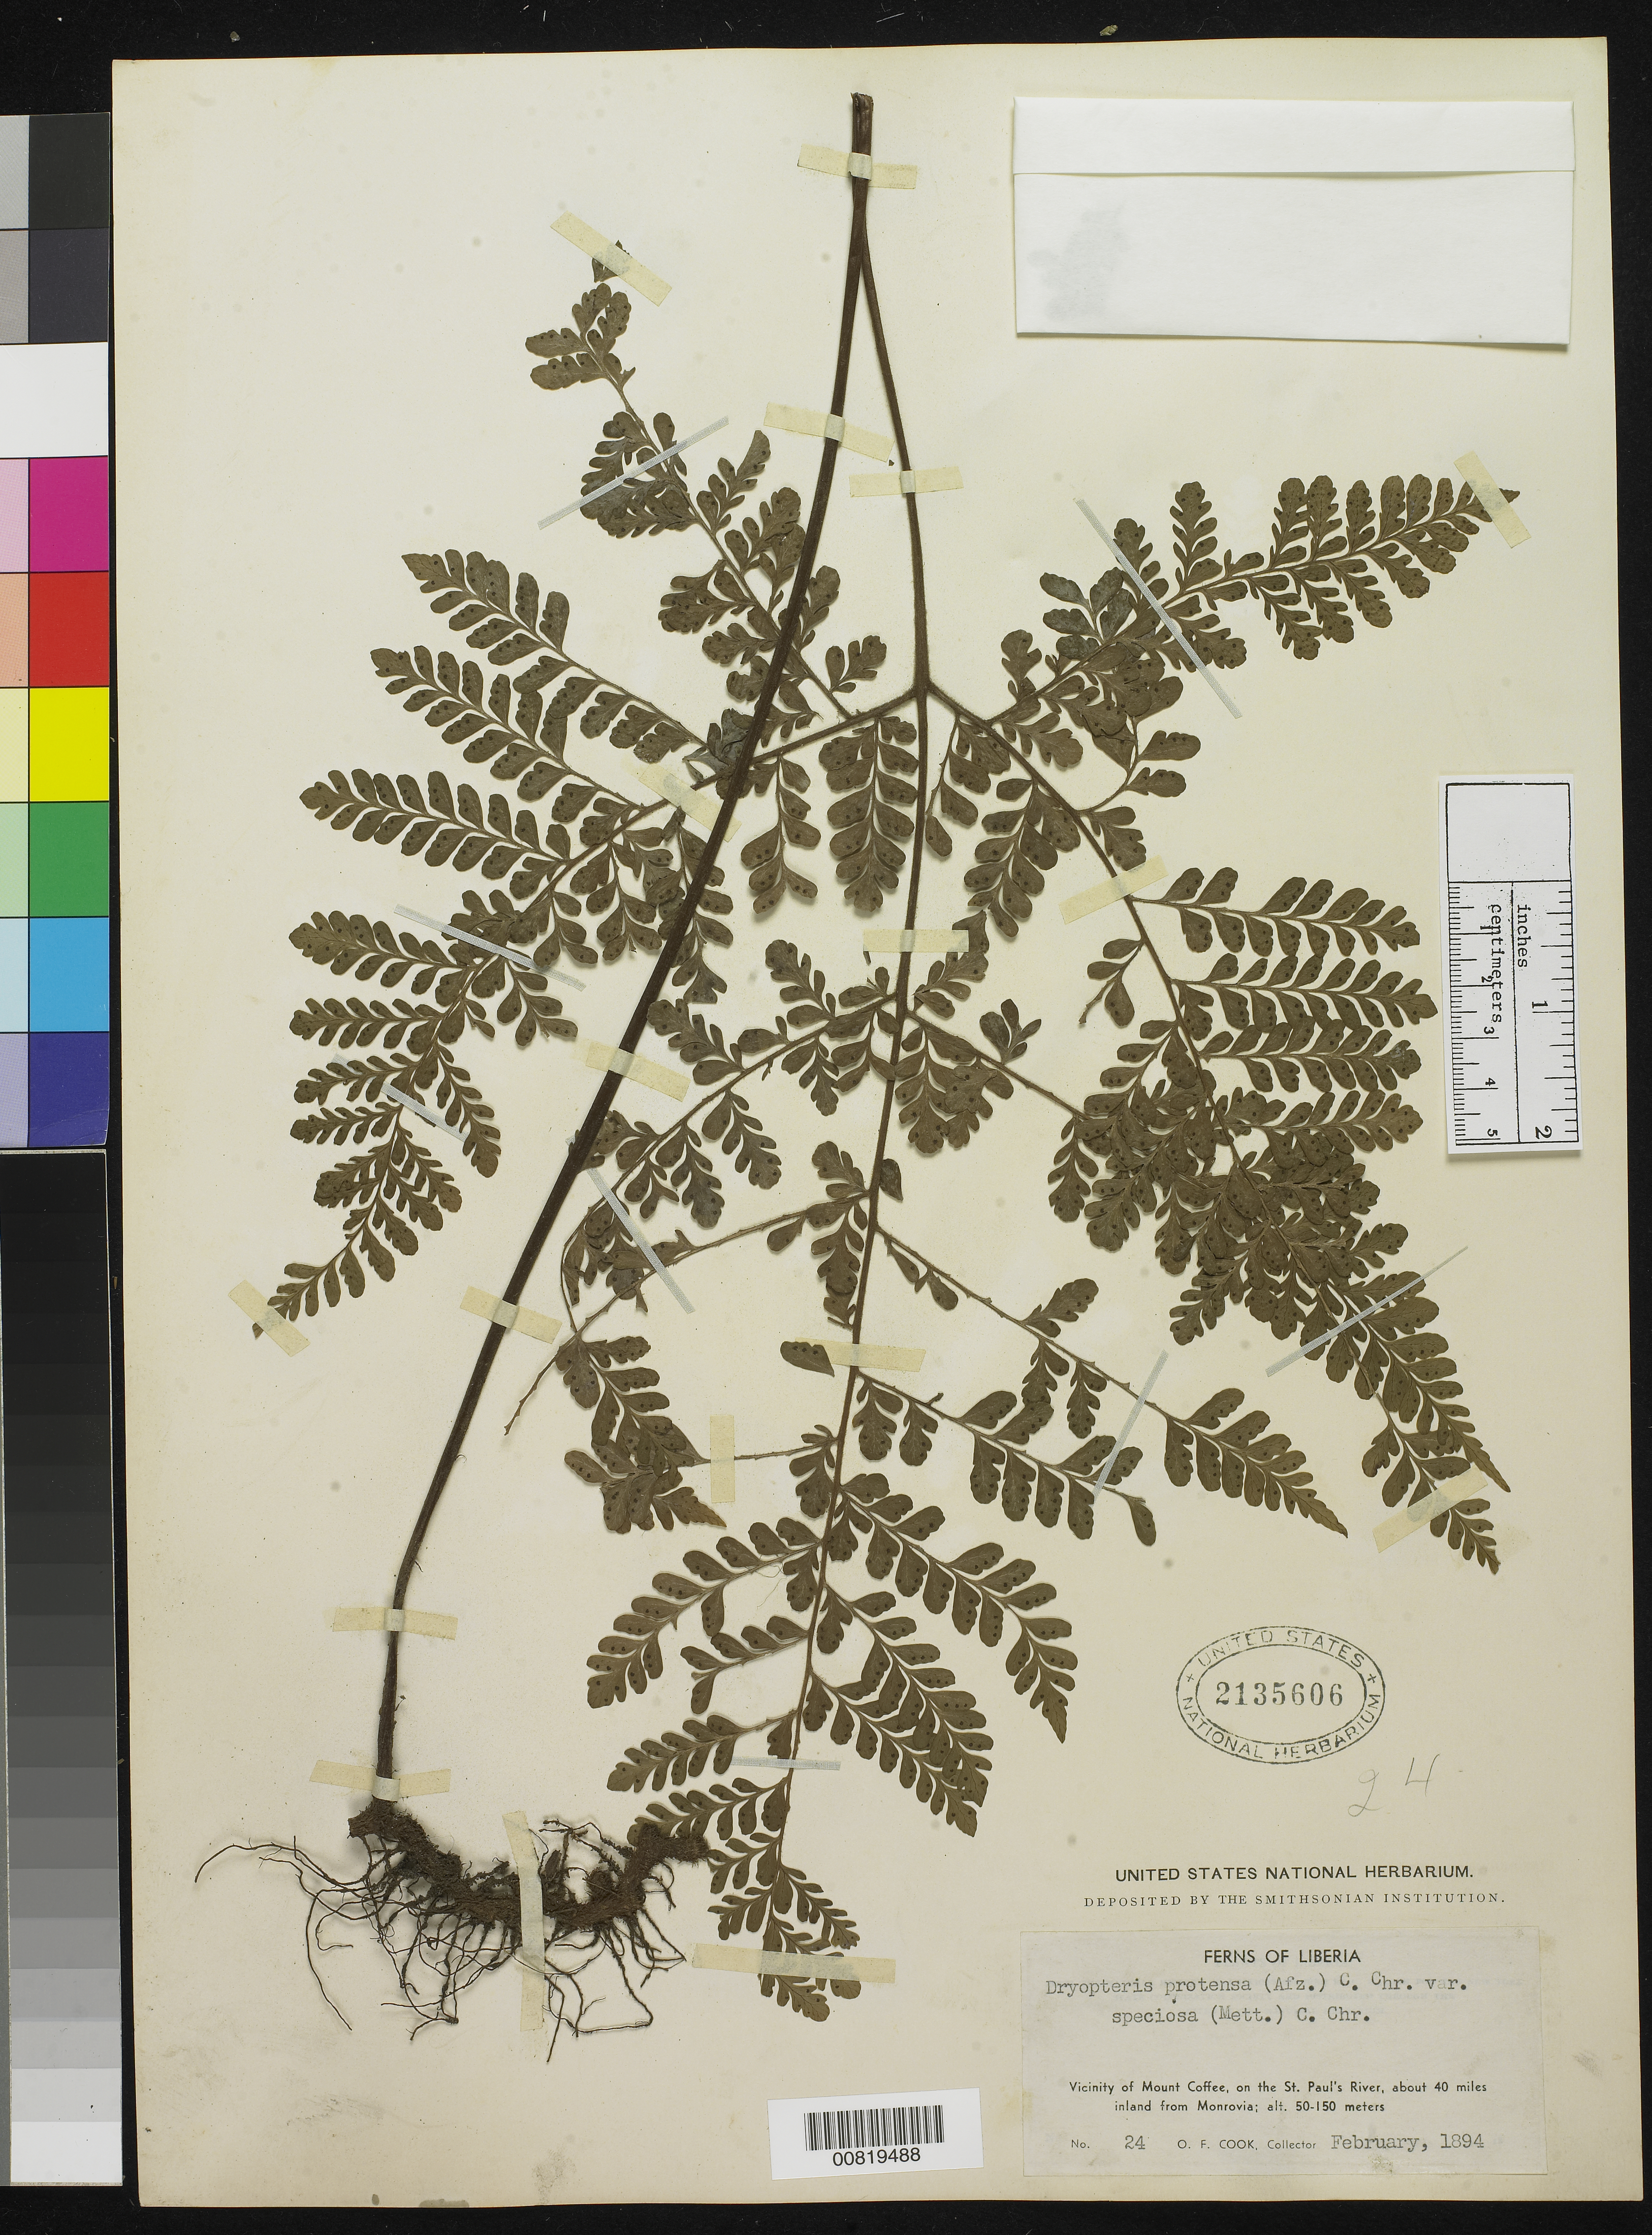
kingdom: Plantae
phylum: Tracheophyta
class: Polypodiopsida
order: Polypodiales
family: Tectariaceae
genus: Triplophyllum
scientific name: Triplophyllum speciosum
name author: (Mett. ex Kuhn)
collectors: O. F. Cook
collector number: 24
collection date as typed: Feb 1894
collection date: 1894-02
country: Liberia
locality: Vicinity of Mt. Coffee, on the St. Paul's River, about 40 miles inland from Monrovia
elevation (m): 50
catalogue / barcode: US 2135606